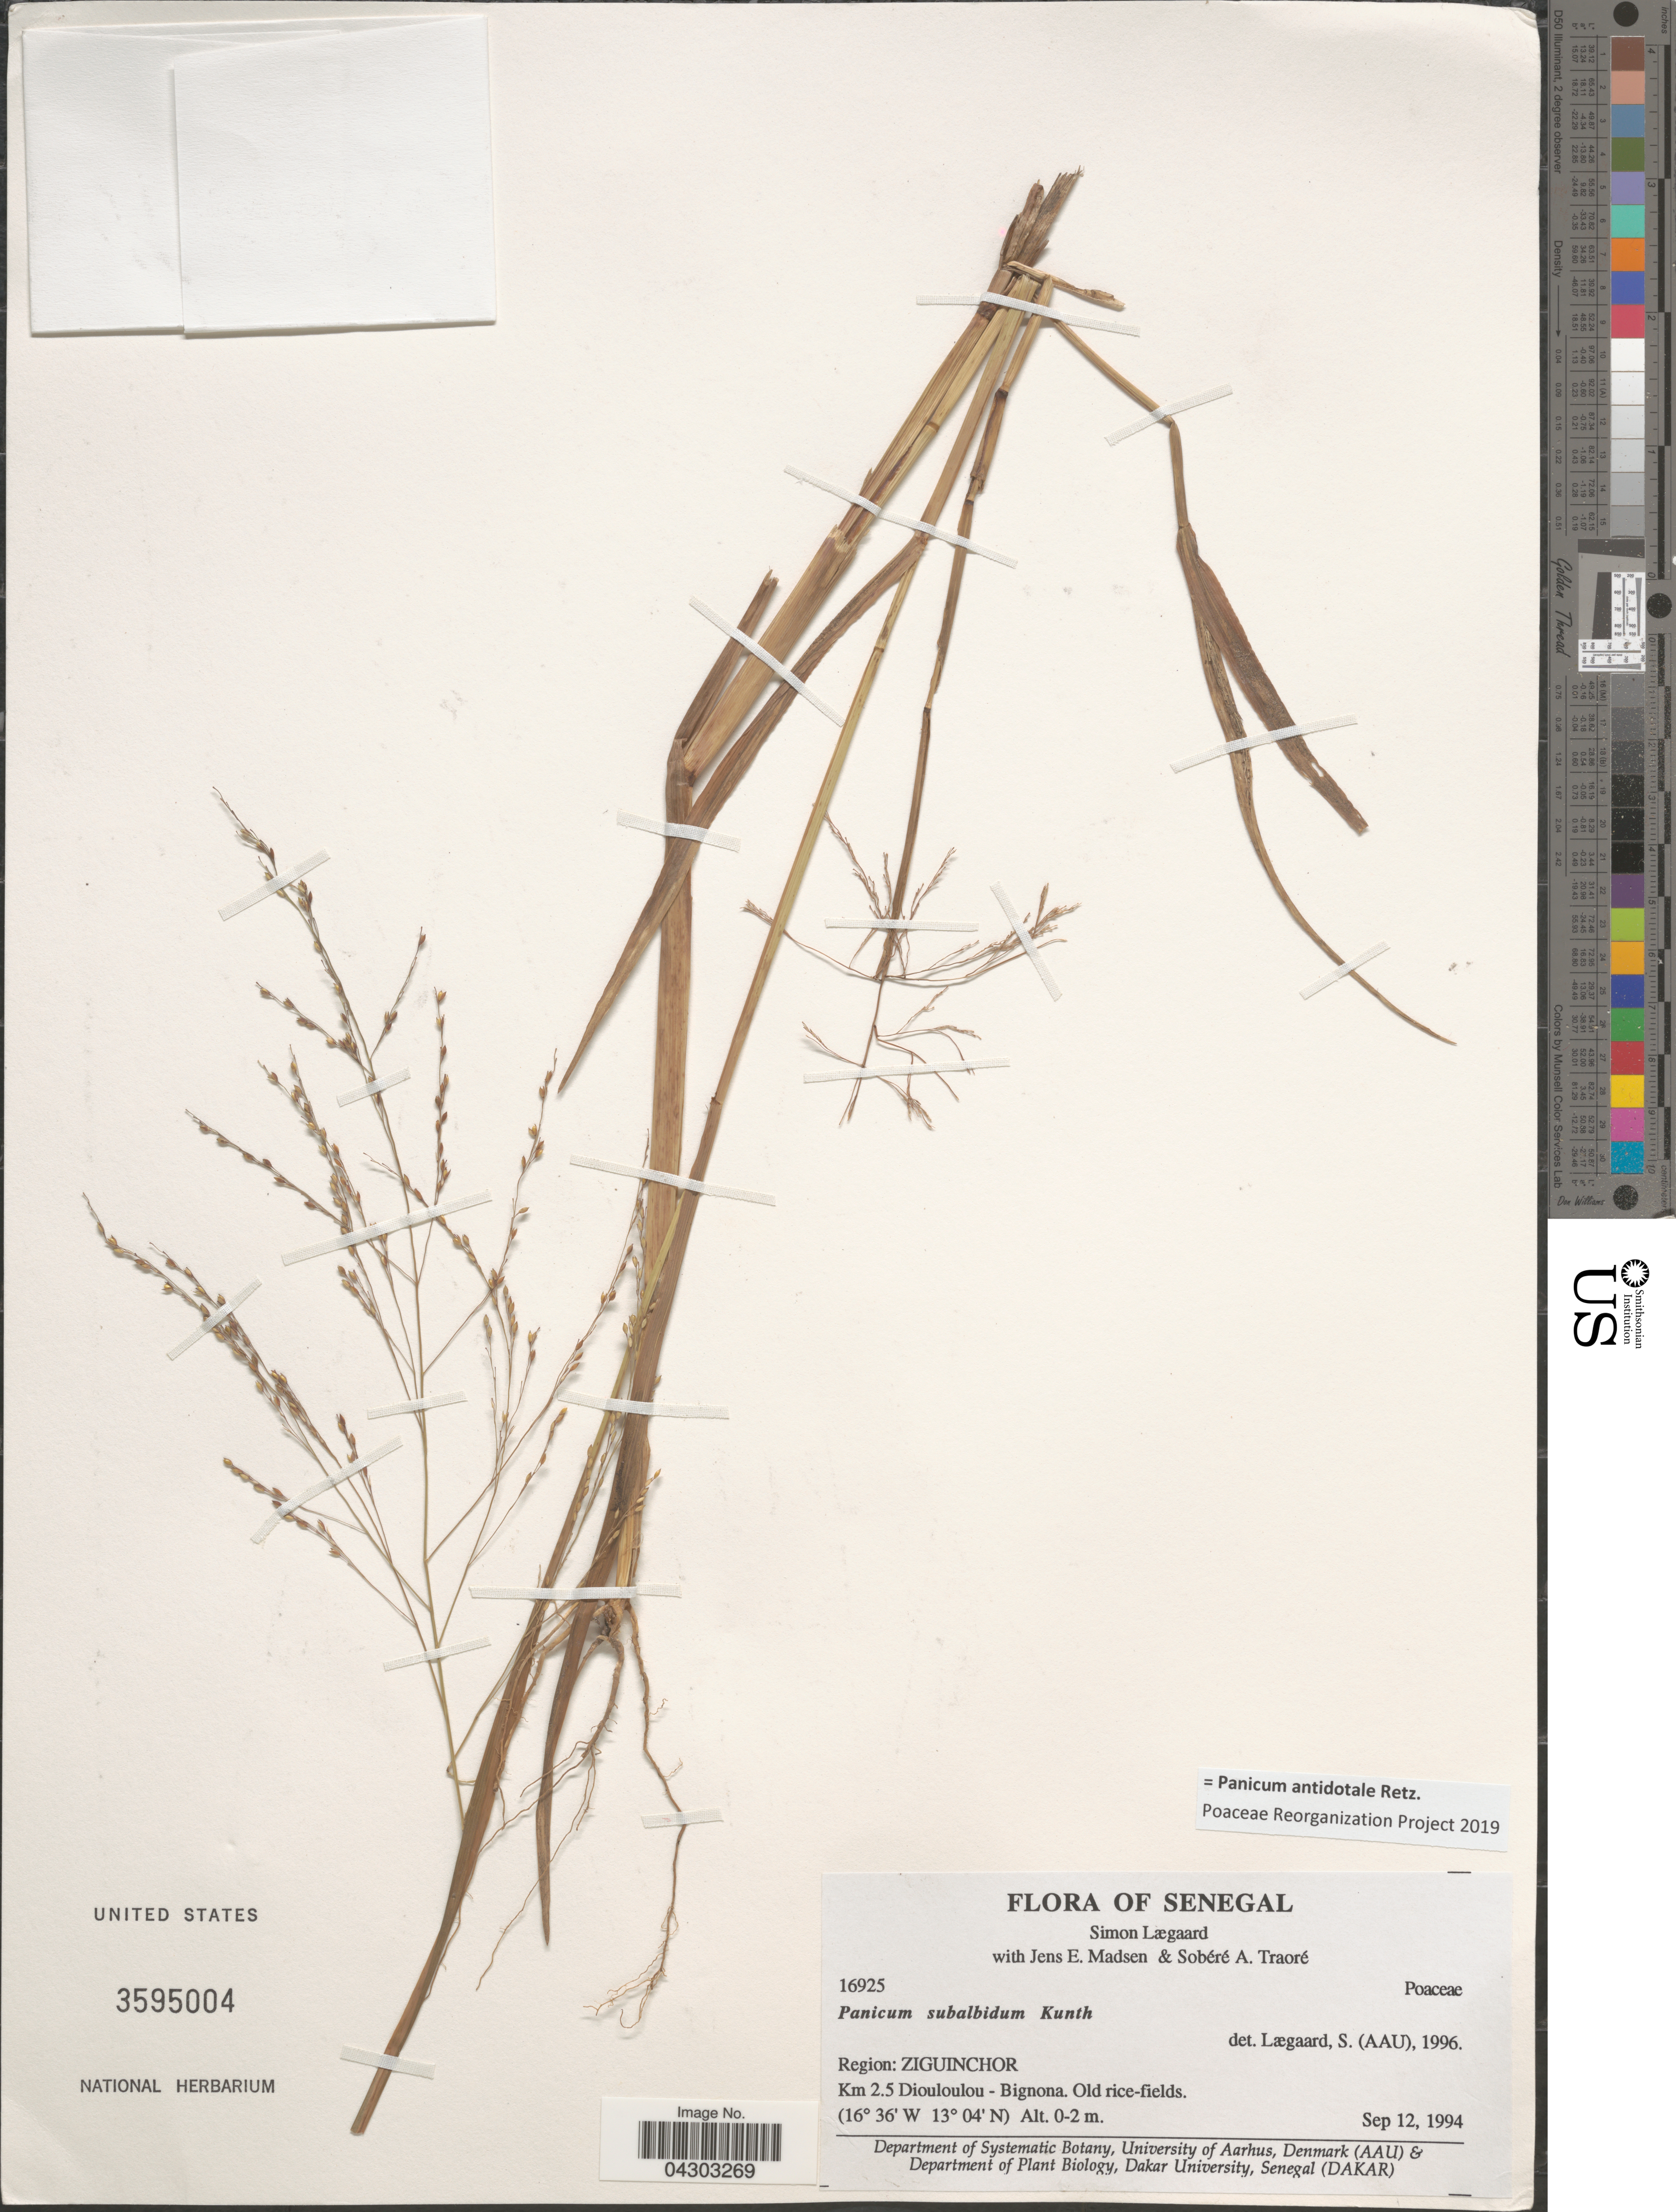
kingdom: Plantae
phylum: Tracheophyta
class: Liliopsida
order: Poales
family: Poaceae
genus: Panicum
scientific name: Panicum antidotale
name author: Retz.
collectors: S. Lægaard, J. E. Madsen & S. Traore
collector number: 16925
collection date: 1994-09-12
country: Senegal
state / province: Ziguinchor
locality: Region: Ziguinchor. Km 2.5 Diouloulou - Bignona.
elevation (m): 0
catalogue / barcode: US 3595004